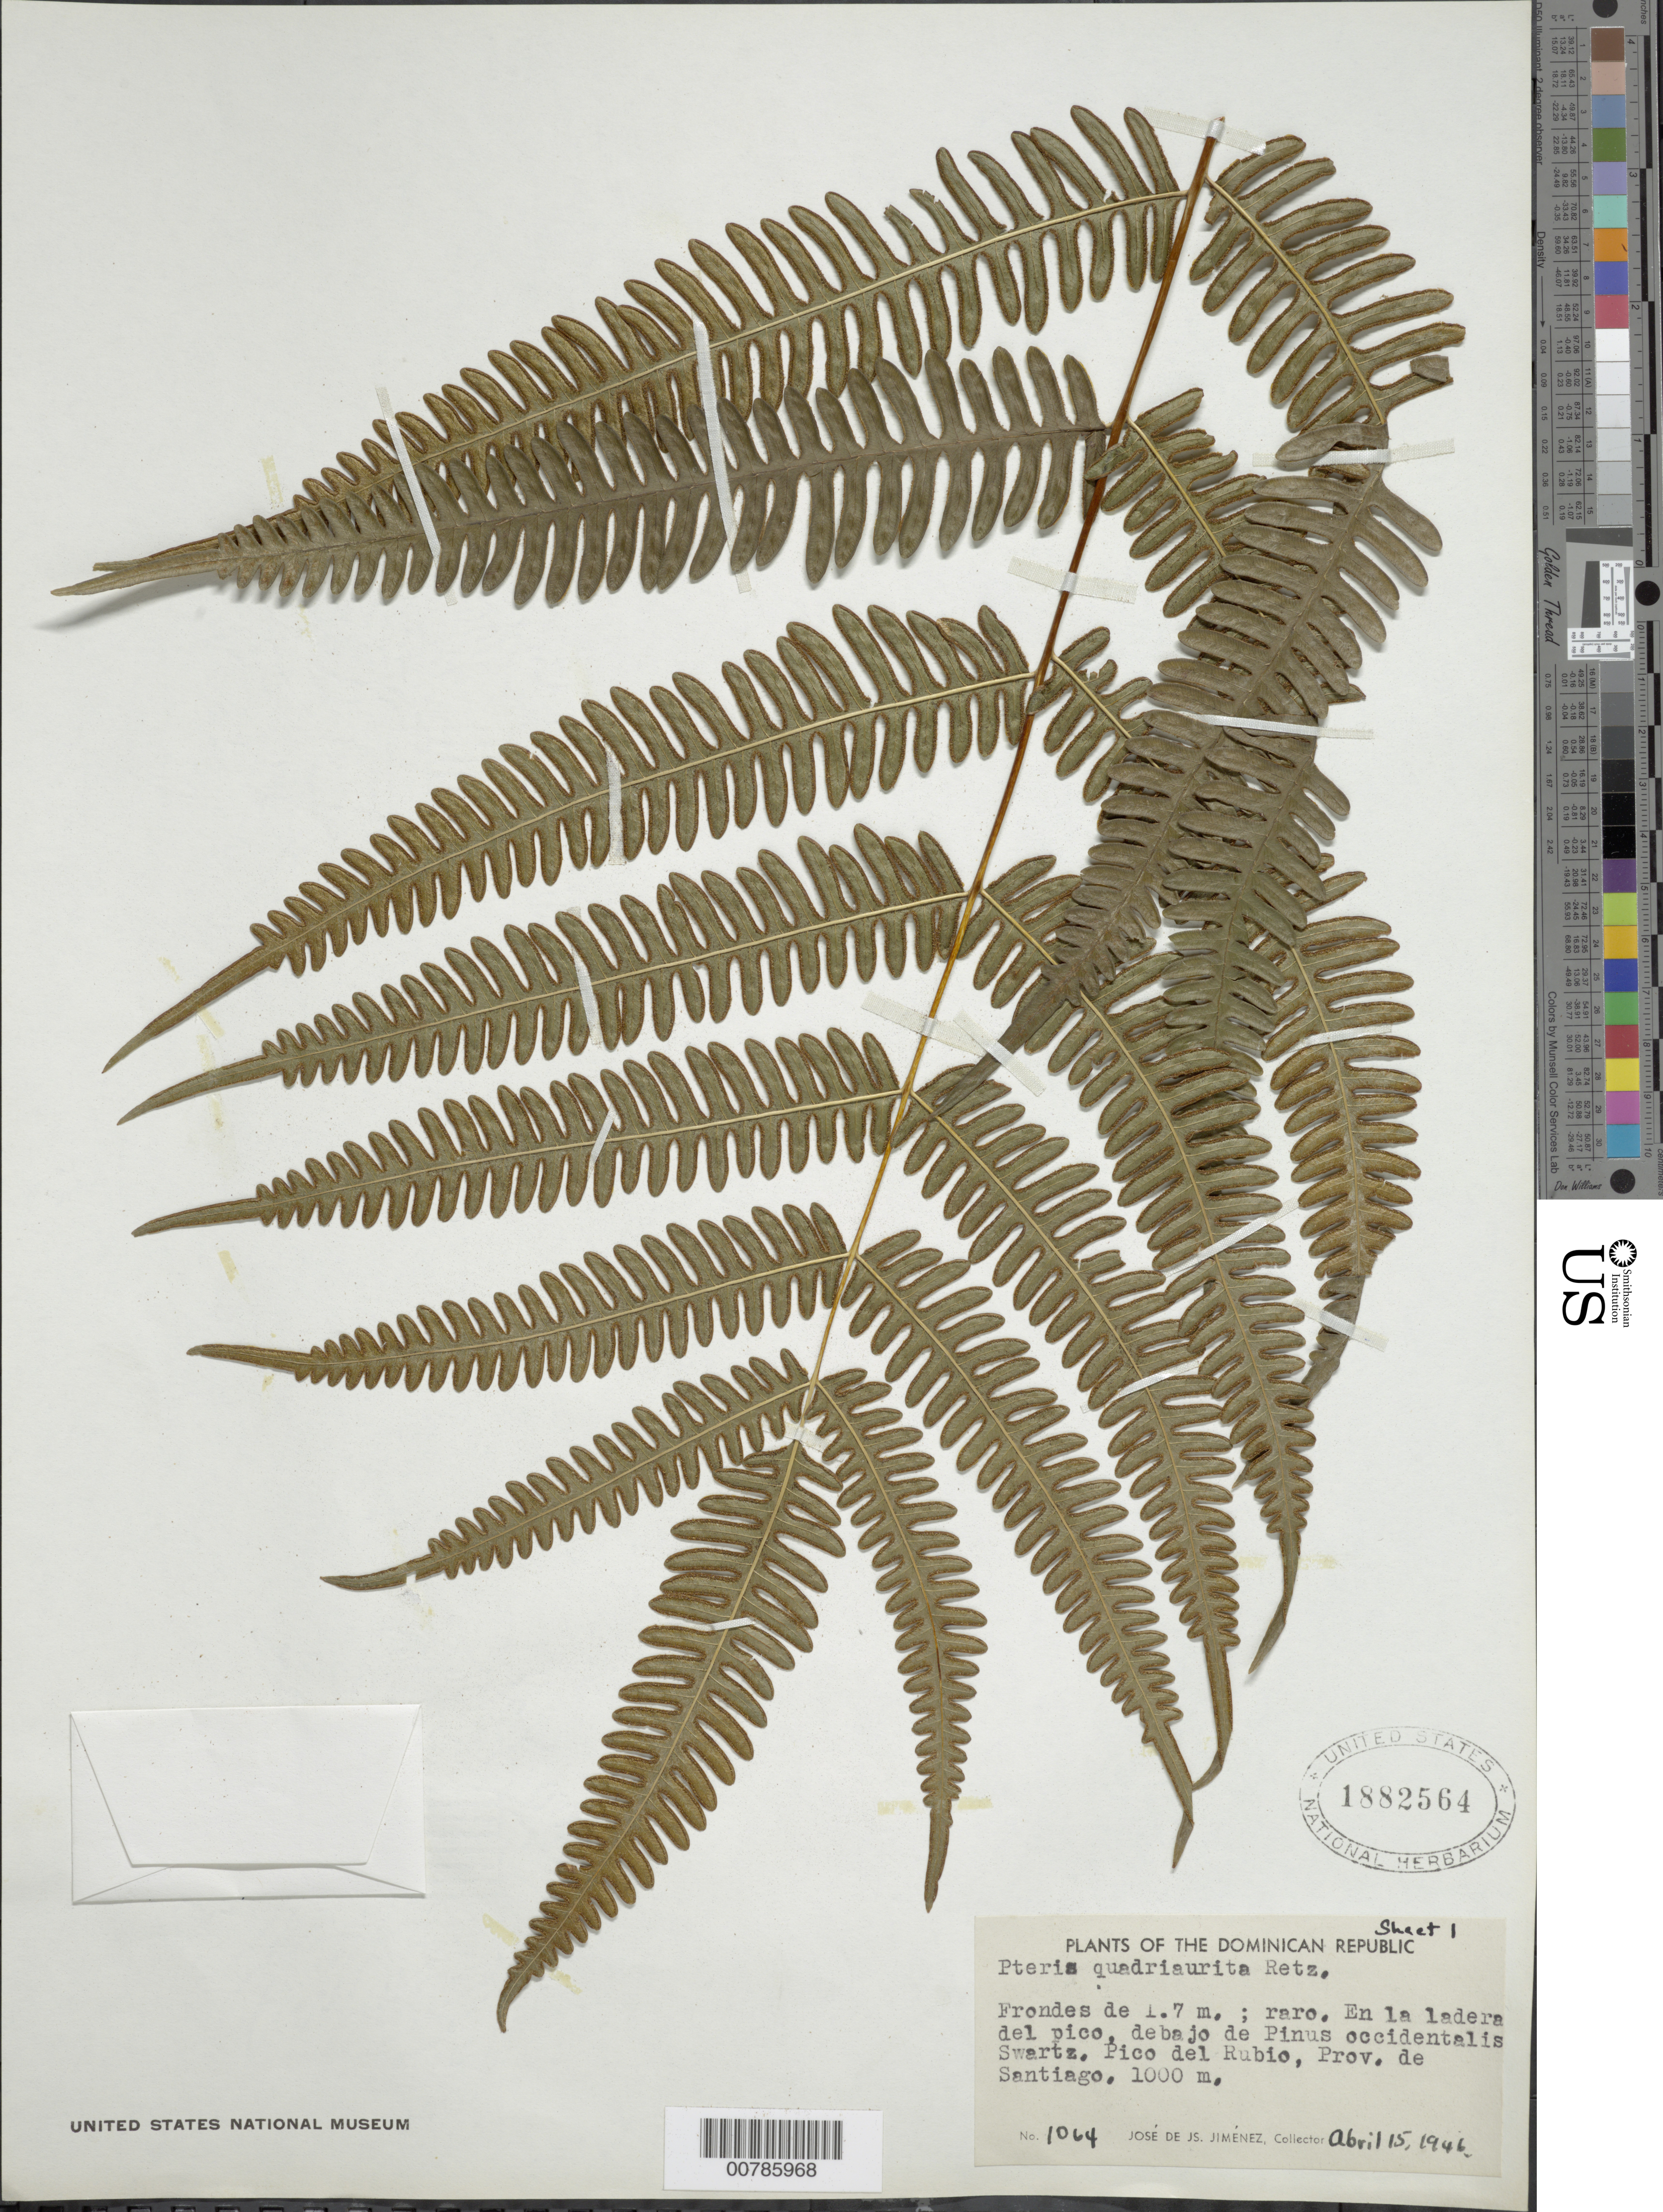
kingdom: Plantae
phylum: Tracheophyta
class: Polypodiopsida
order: Polypodiales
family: Pteridaceae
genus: Pteris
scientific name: Pteris quadriaurita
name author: Retz.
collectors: J. J. Jiménez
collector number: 1064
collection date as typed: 15 Apr 1946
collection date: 1946-04-15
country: Dominican Republic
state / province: Santiago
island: Hispaniola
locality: Pico del Rubio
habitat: En la ladera del pico, debajo de Pinus occidentalis Sw.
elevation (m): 1000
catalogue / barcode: US 1882564